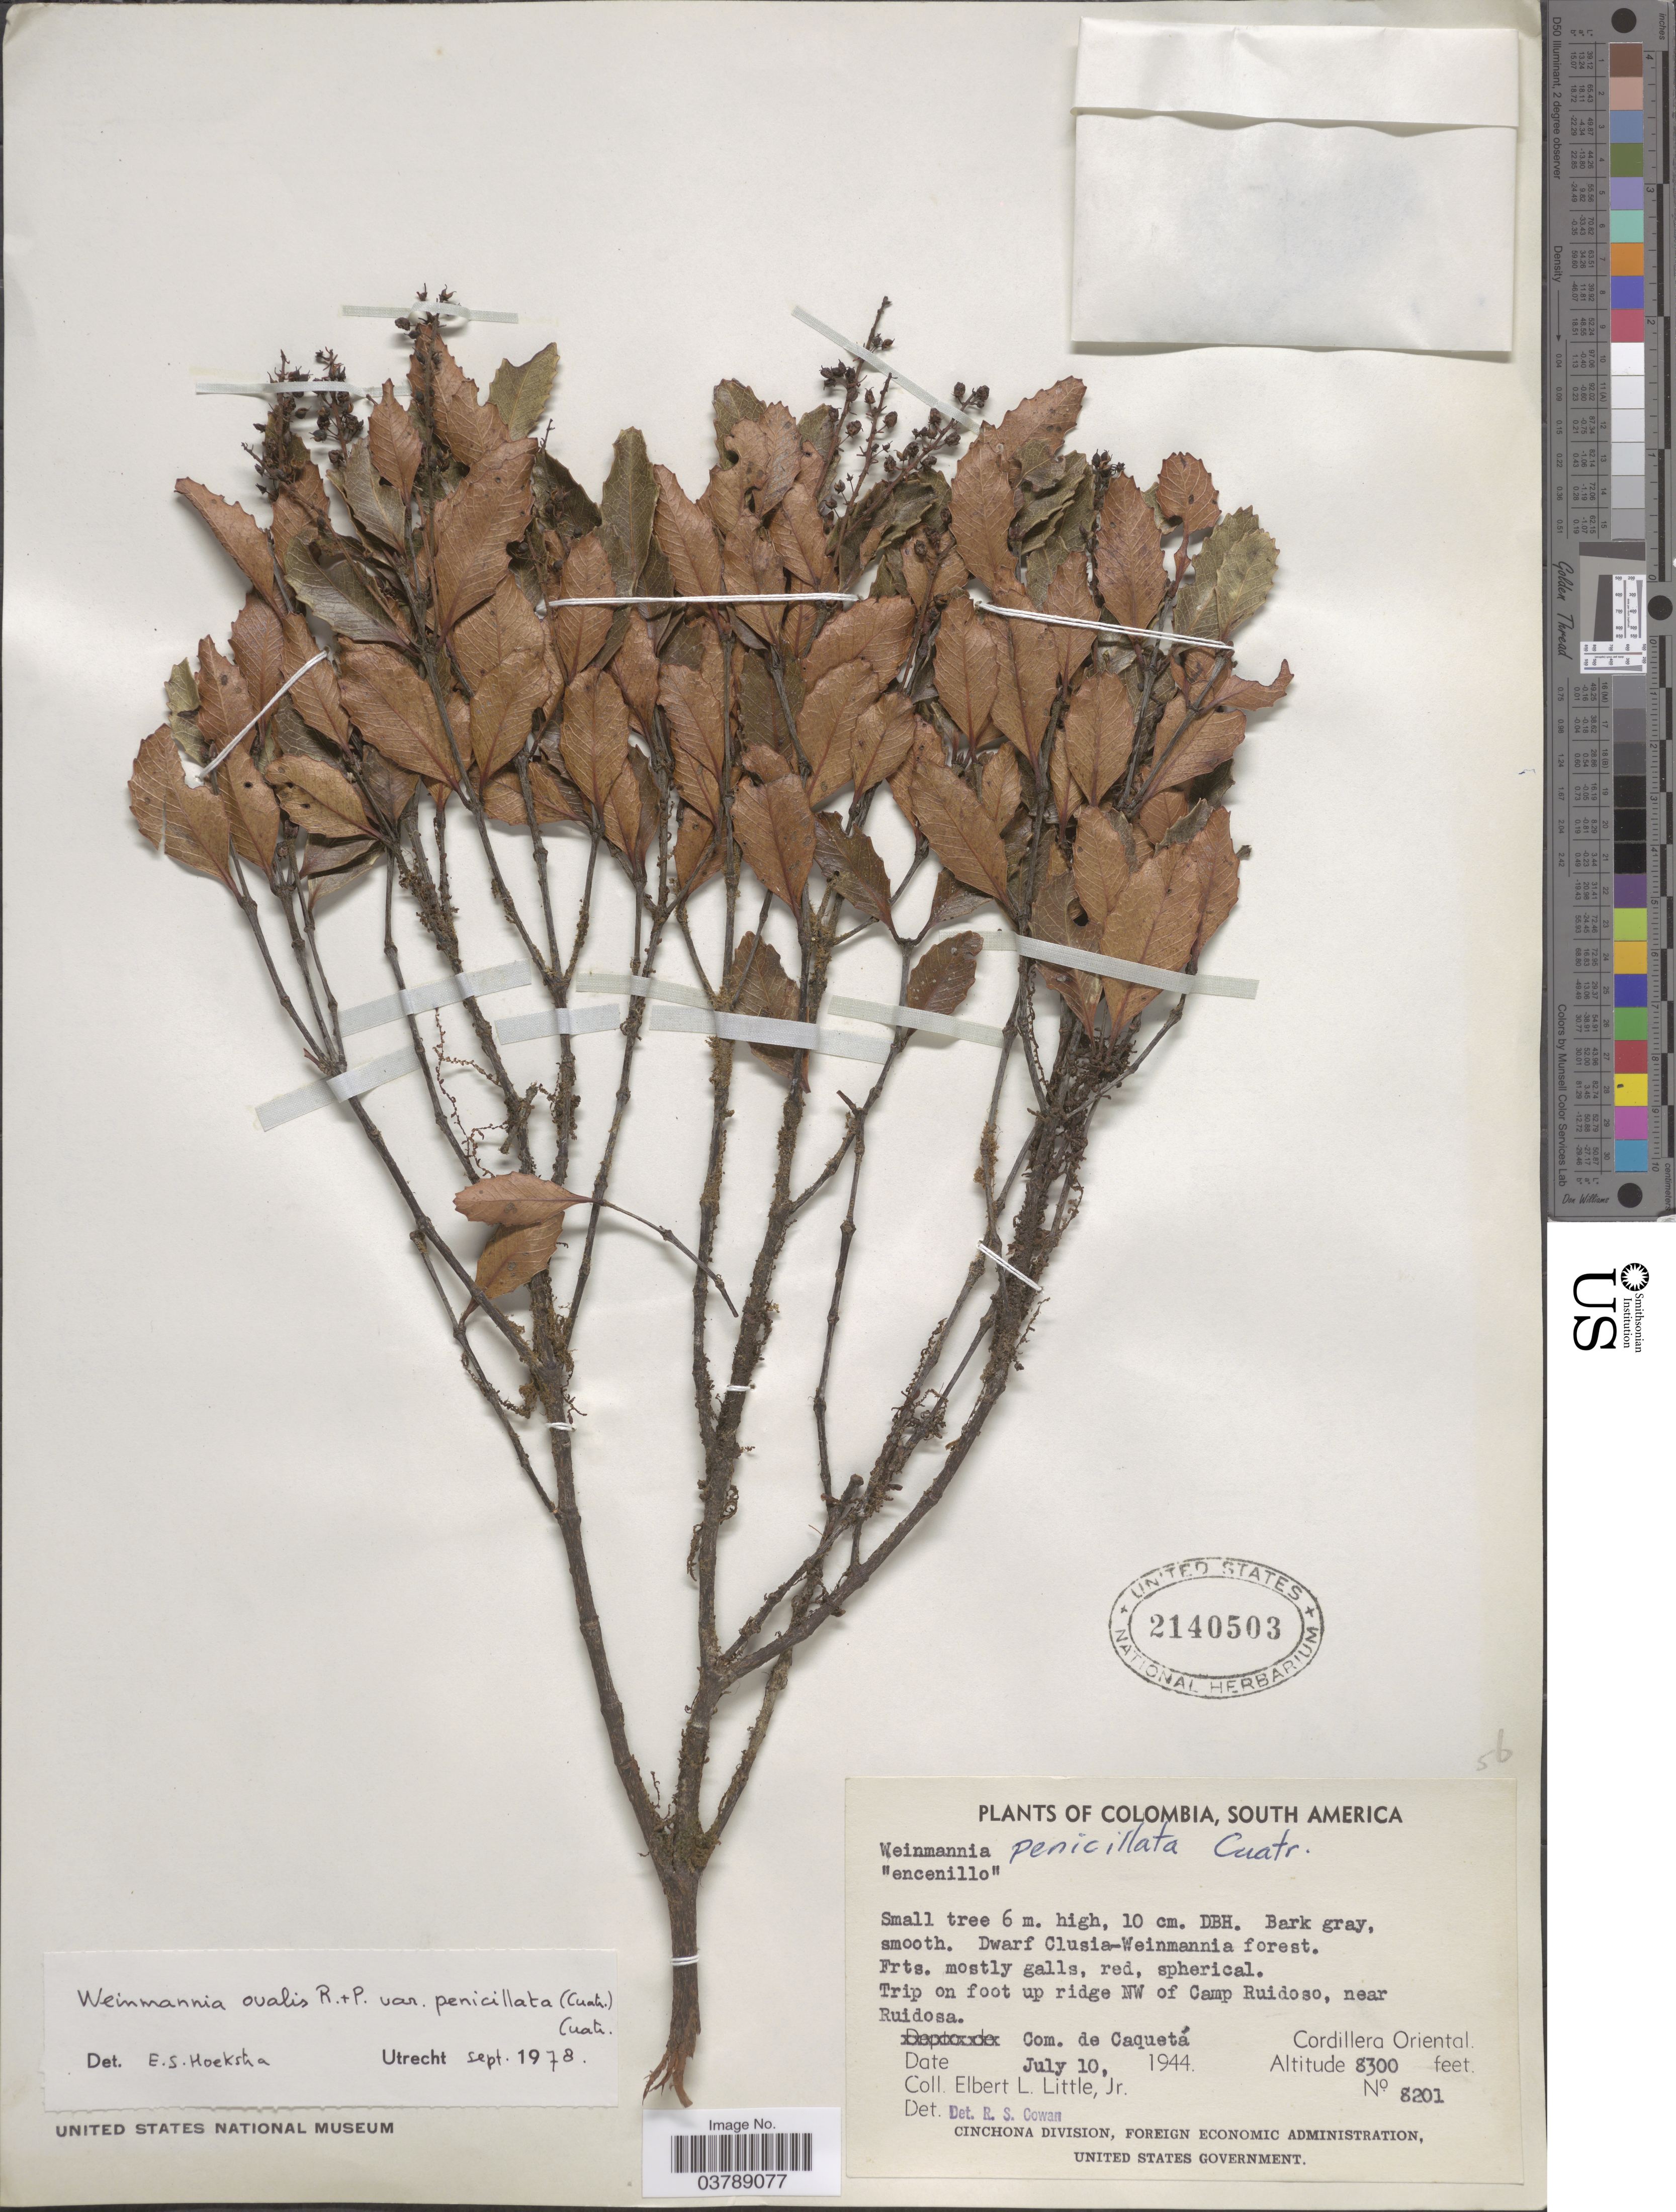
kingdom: Plantae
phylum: Tracheophyta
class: Magnoliopsida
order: Oxalidales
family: Cunoniaceae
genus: Weinmannia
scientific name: Weinmannia elliptica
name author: Kunth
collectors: E. L. Little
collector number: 8201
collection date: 1944-07-10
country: Colombia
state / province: Caquetá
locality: Trip on foot up ridge NW of Camp Ruidoso, near Ruidoso. Com. de Caquetá. Cordillera Oriental.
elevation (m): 2530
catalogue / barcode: US 2140503